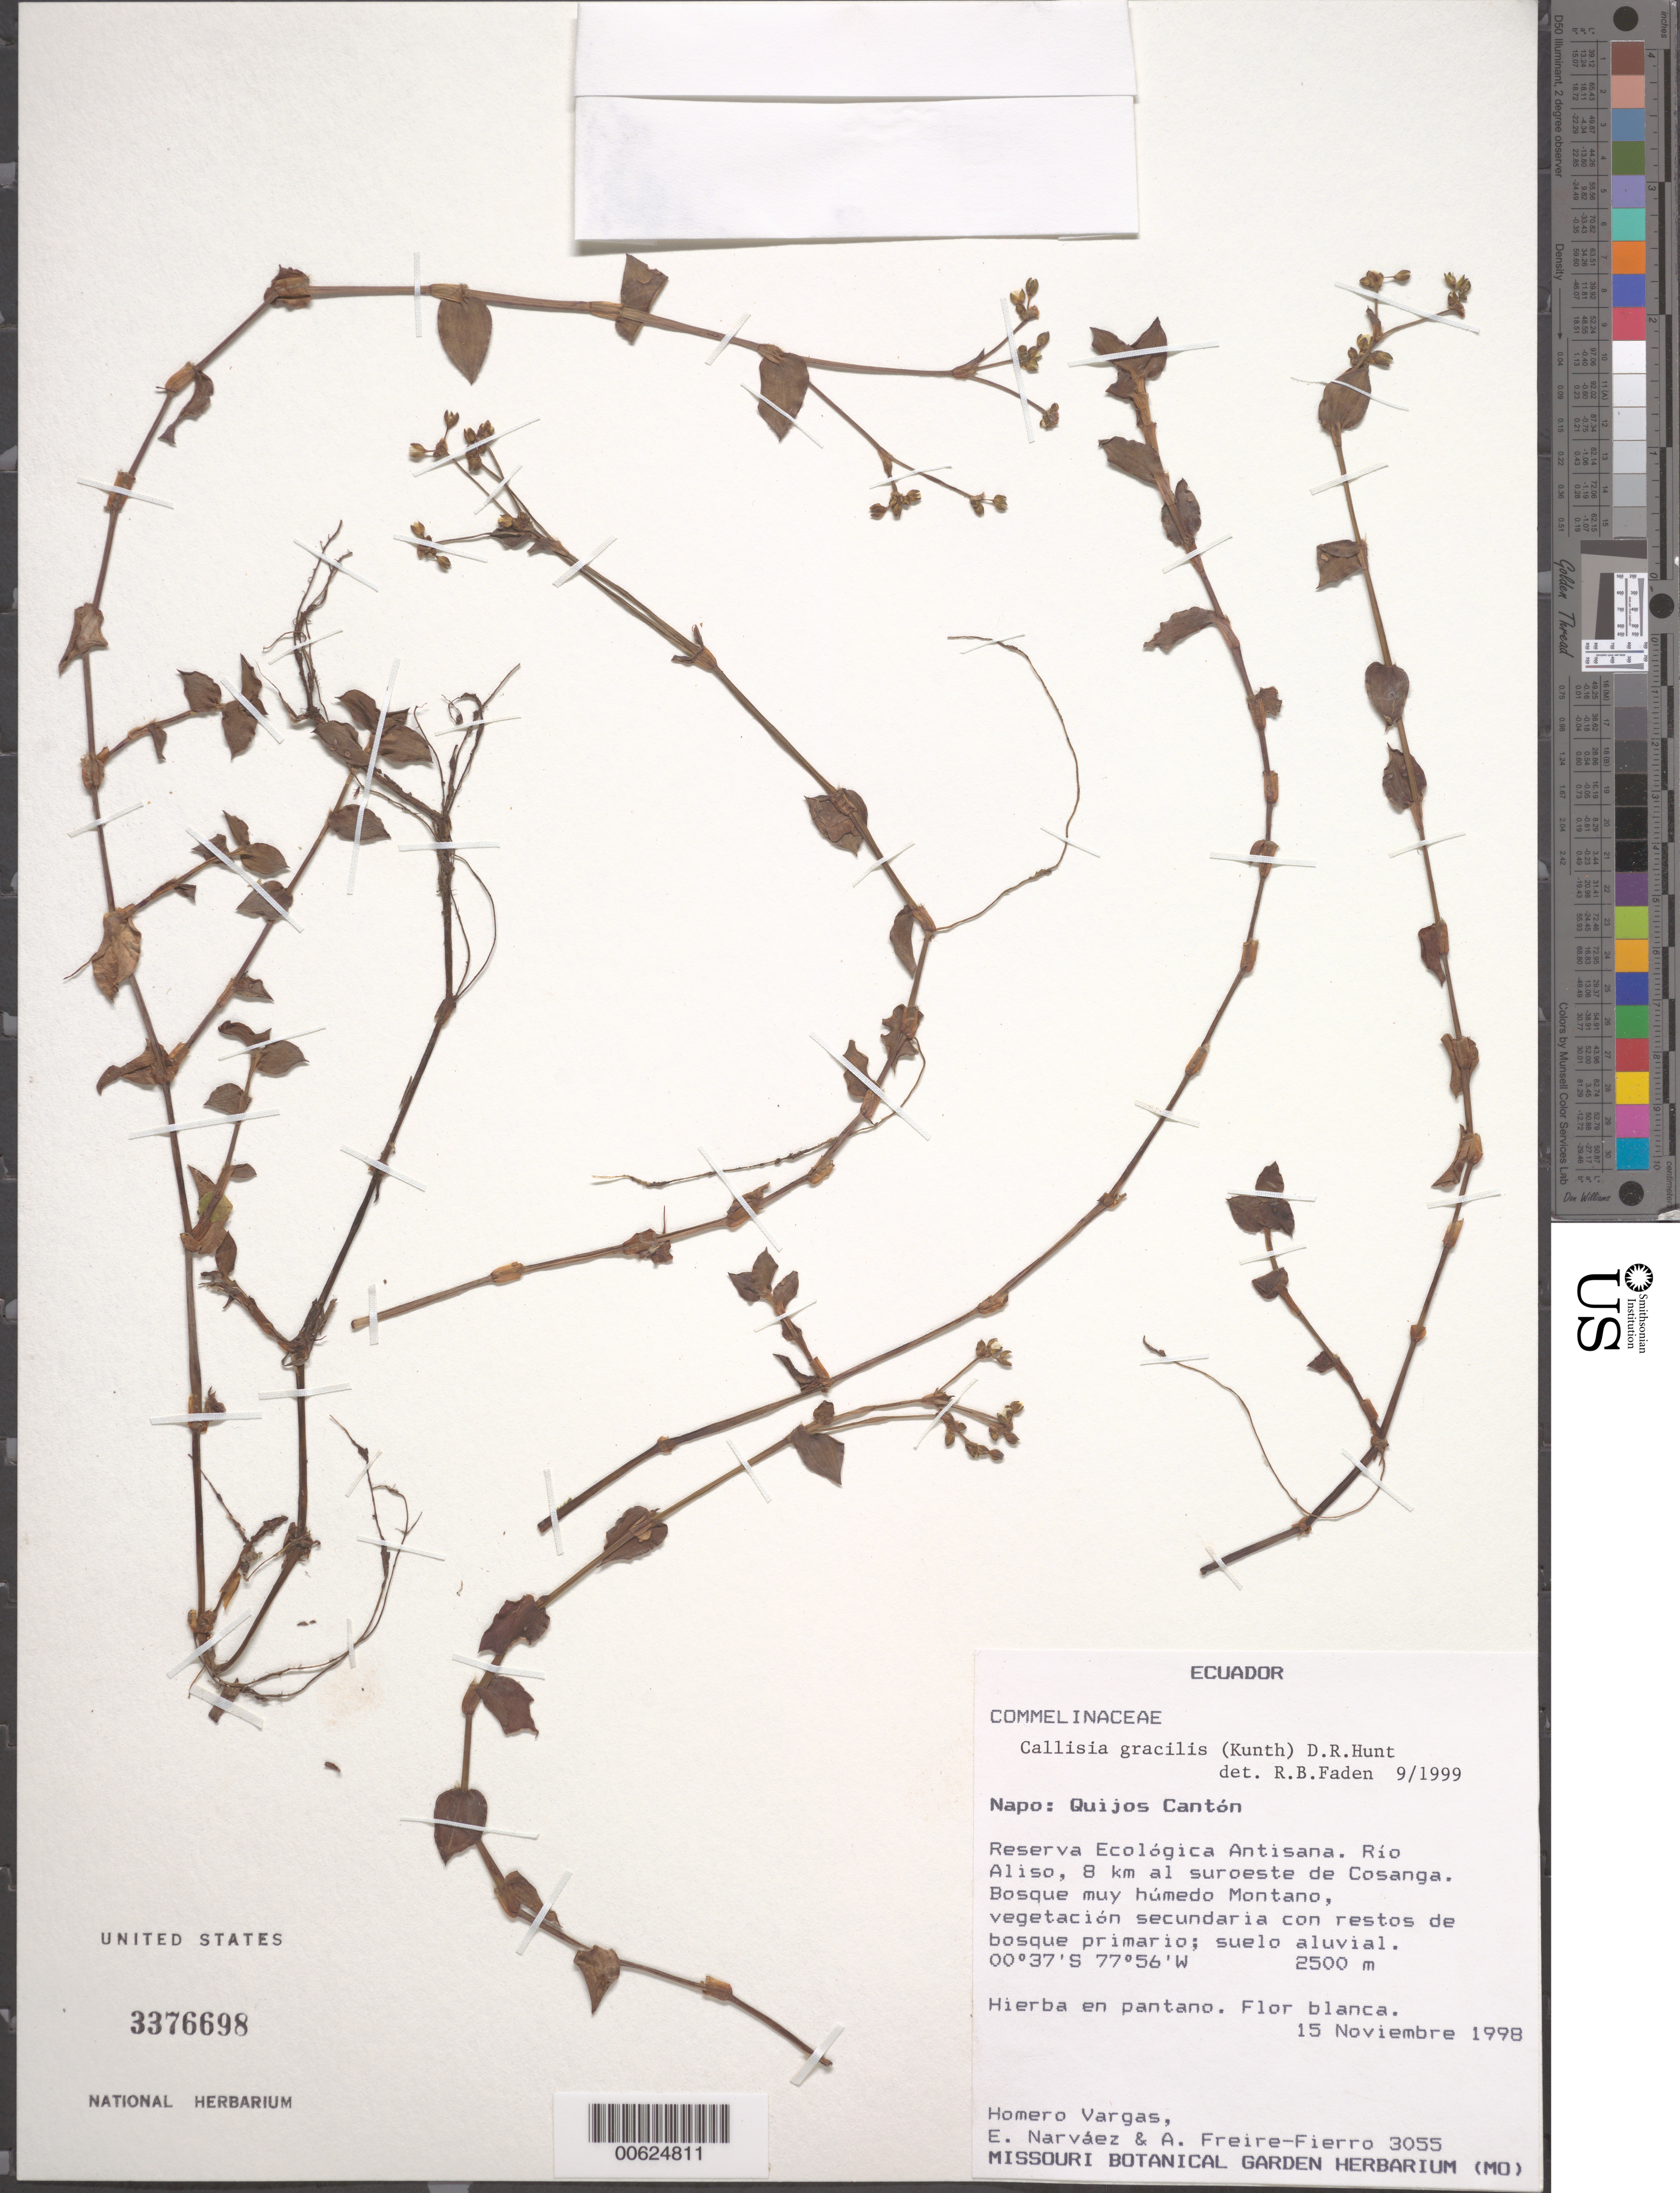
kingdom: Plantae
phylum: Tracheophyta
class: Liliopsida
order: Commelinales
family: Commelinaceae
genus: Callisia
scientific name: Callisia gracilis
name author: (Kunth) D.R. Hunt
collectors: H. Vargas, E. Narváez & A. Freire-Fierro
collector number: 3055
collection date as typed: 15 Nov 1998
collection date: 1998-11-15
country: Ecuador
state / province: Napo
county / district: Quijos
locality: Quijos Canton, Reserva ecologica antisana, Rio aliso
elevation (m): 2500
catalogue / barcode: US 3376698